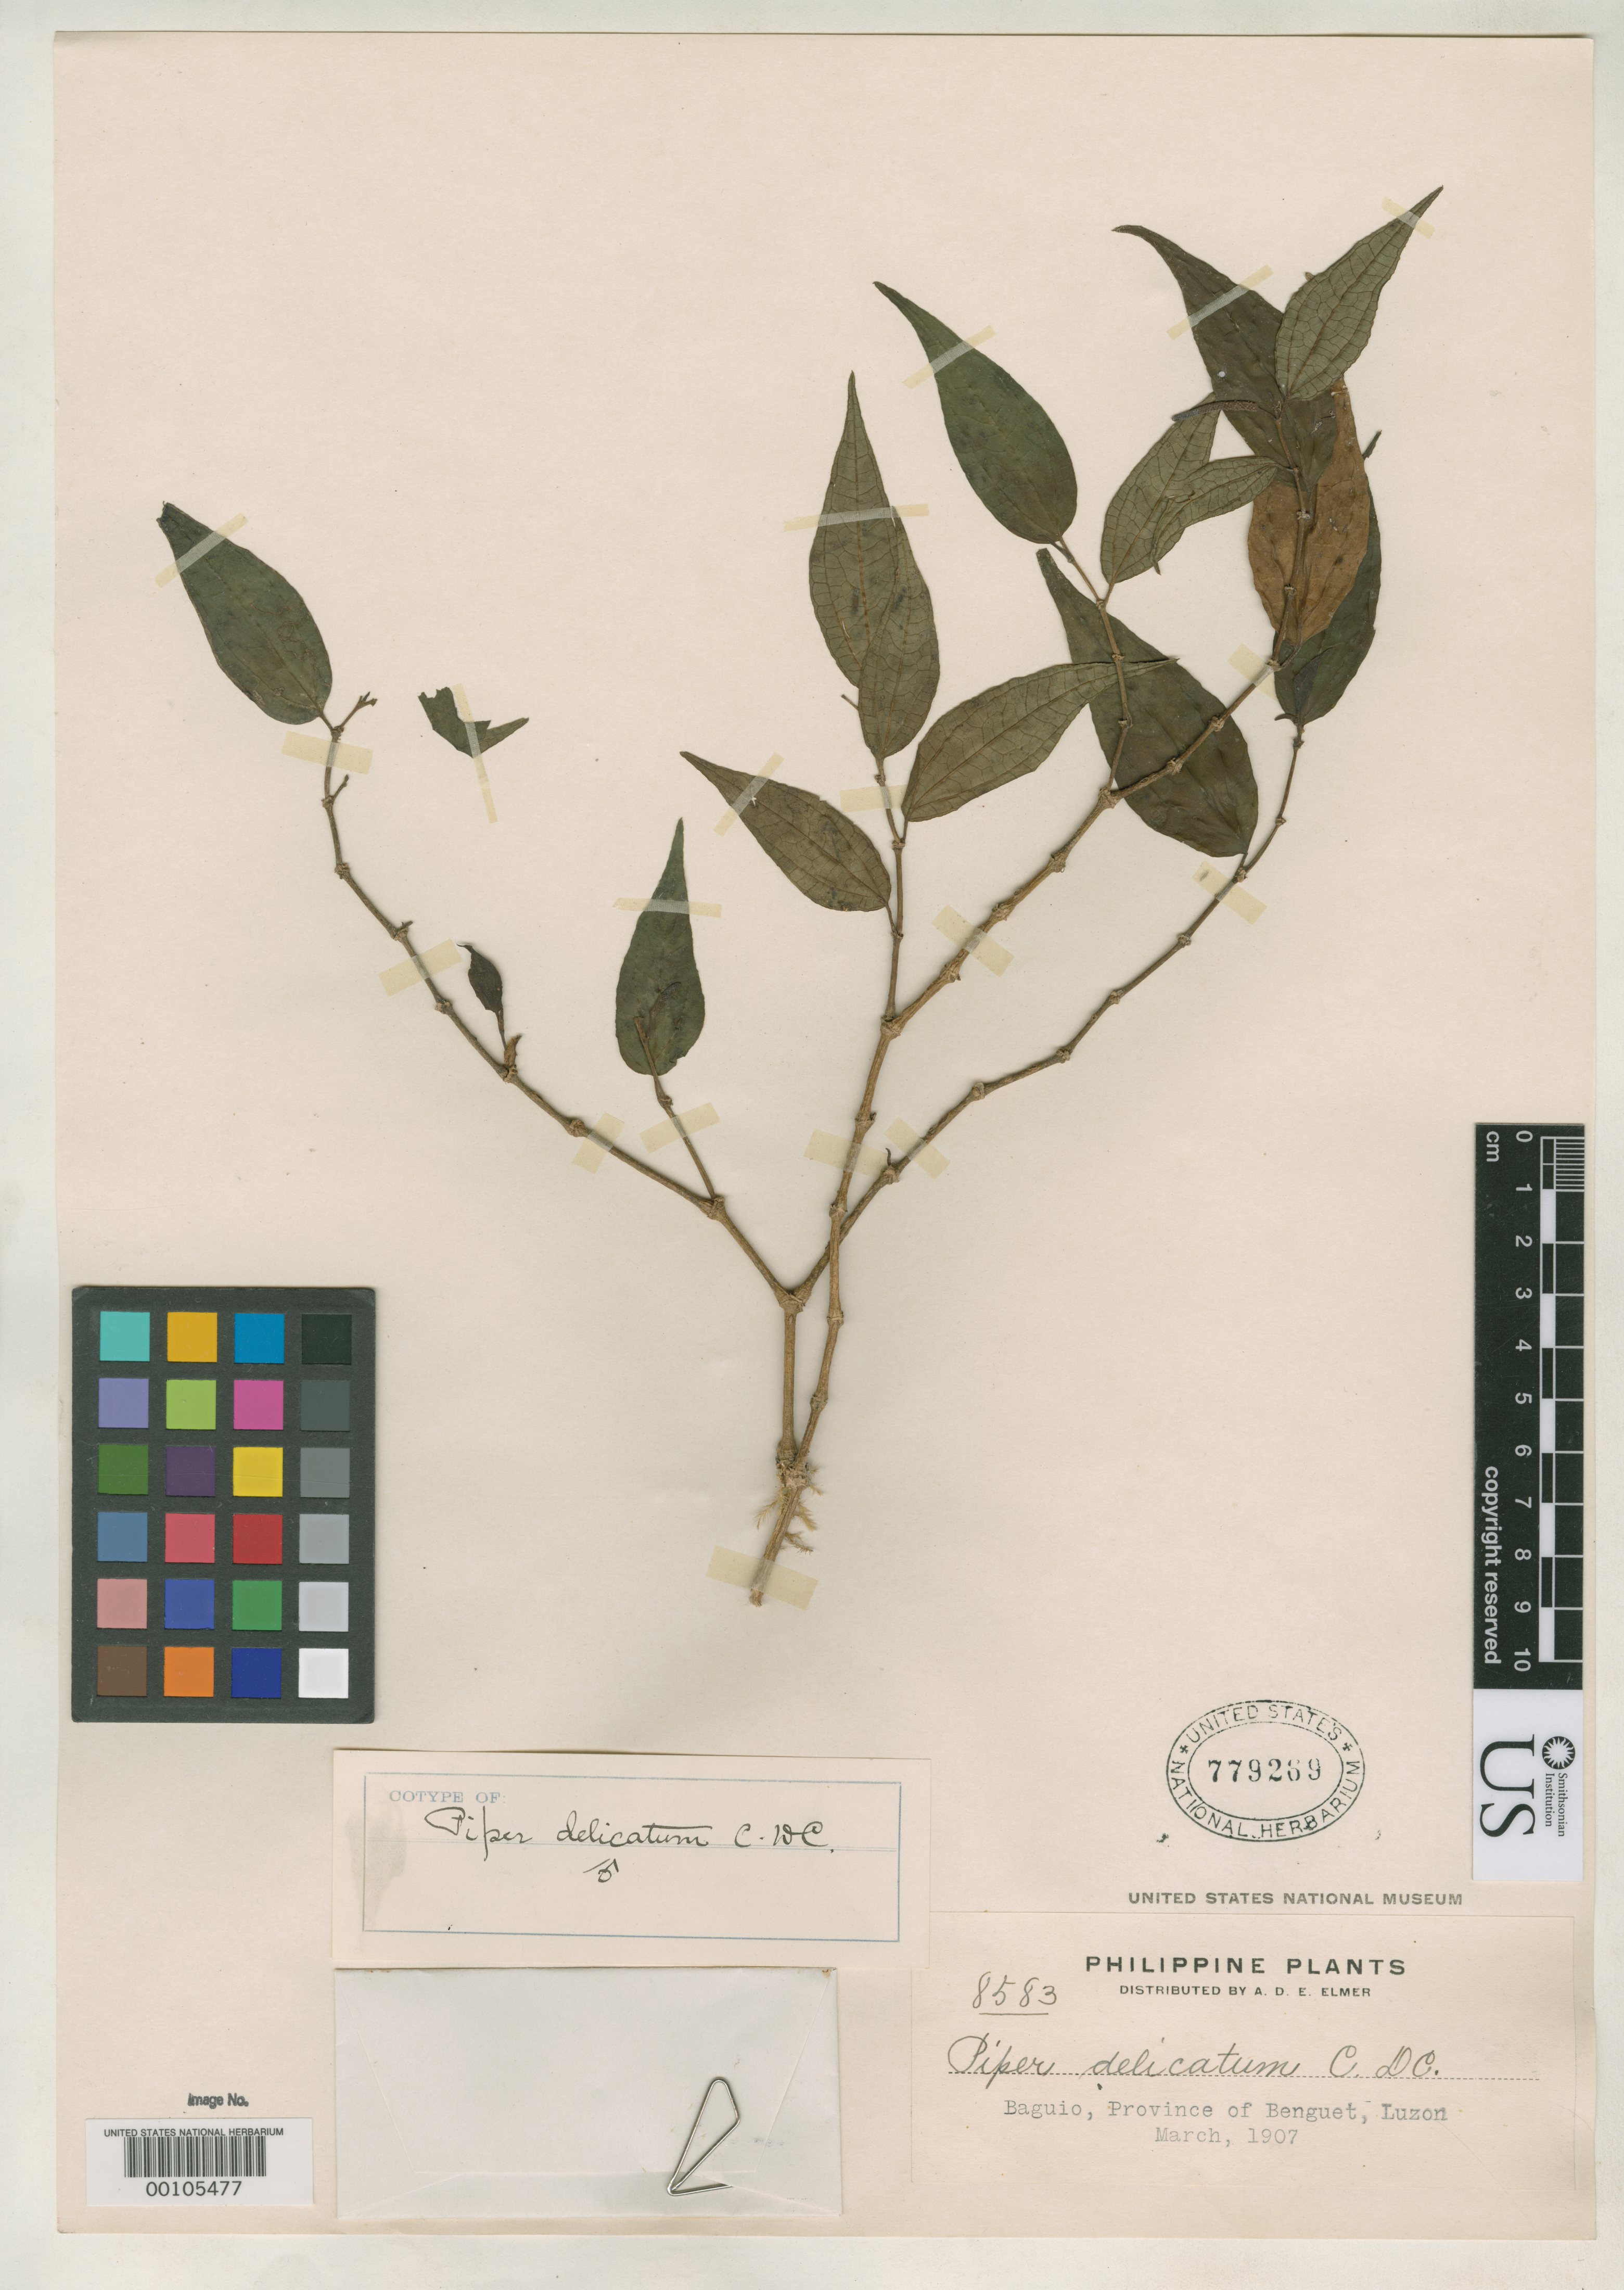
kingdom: Plantae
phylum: Tracheophyta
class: Magnoliopsida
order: Piperales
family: Piperaceae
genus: Piper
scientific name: Piper delicatum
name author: C. DC. in Elmer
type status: Isotype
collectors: A. D. E. Elmer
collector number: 8583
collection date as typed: Mar 1907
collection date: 1907-03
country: Philippines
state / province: Cordillera (Administrative Region)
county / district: Benguet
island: Luzon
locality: Baguio, Mt. Santo Tomas.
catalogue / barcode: US 779269